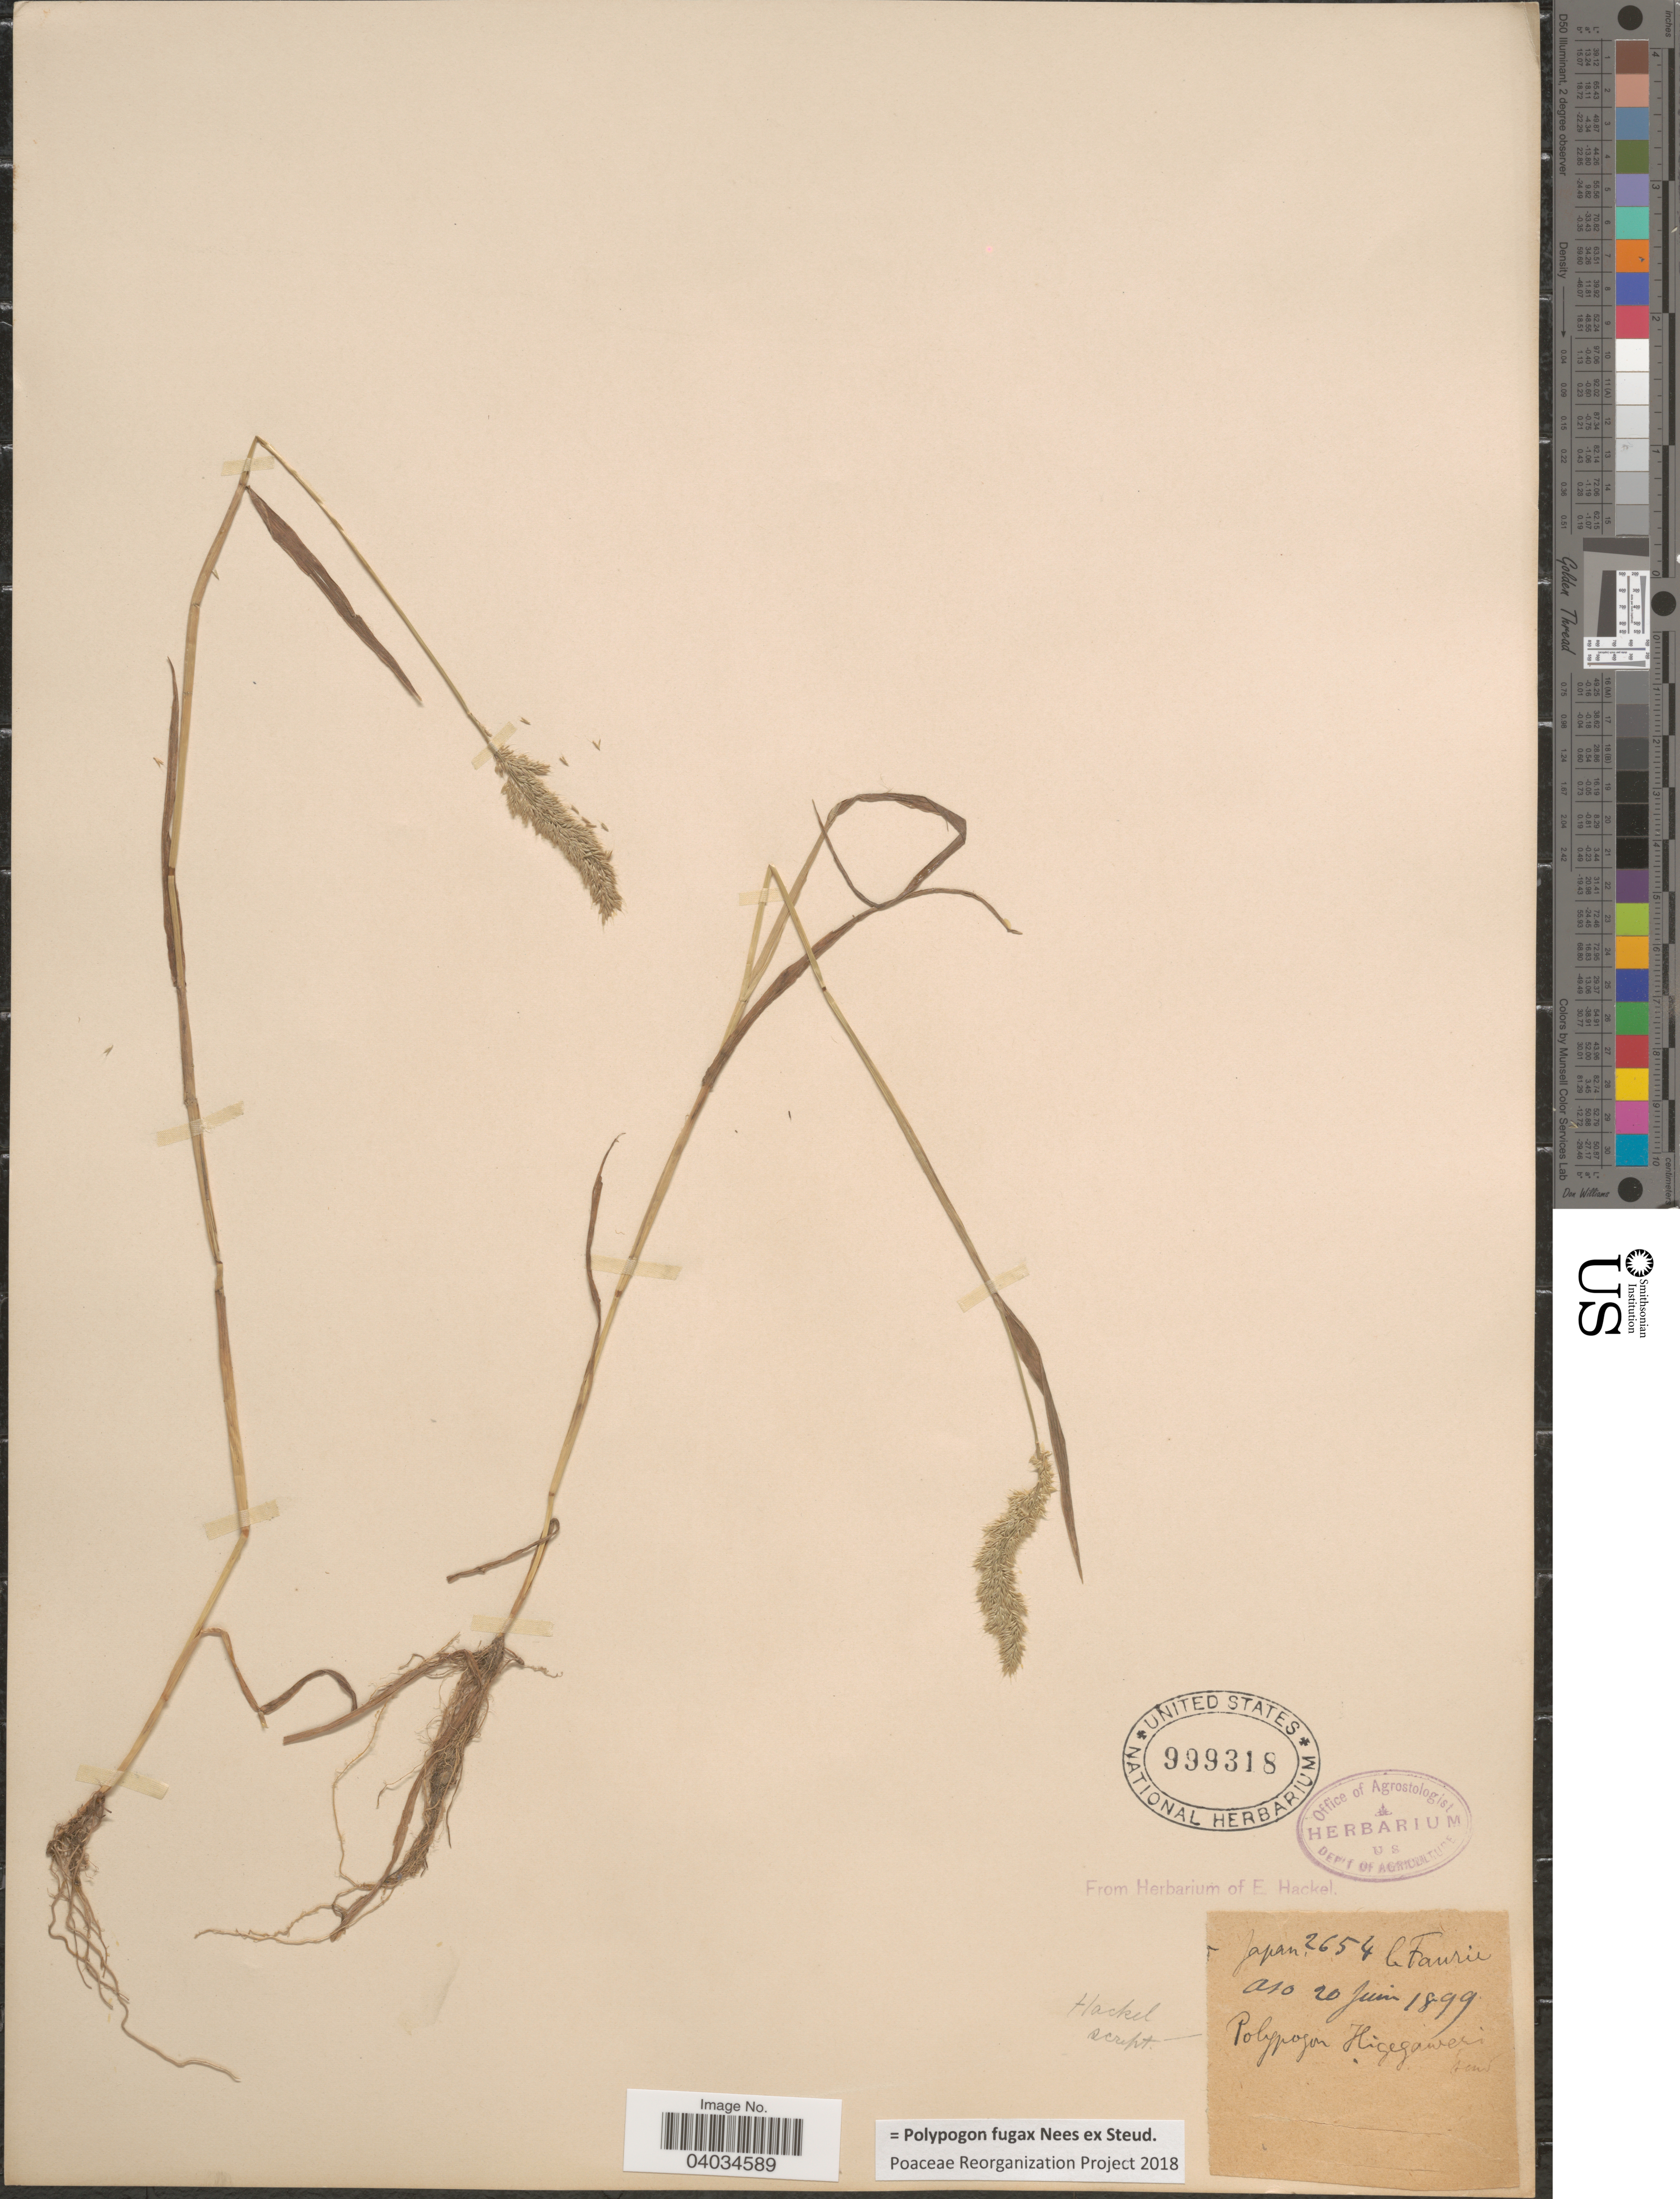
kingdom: Plantae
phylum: Tracheophyta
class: Liliopsida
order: Poales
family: Poaceae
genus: Polypogon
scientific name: Polypogon fugax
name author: Nees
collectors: -. Faurie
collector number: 2654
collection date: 1899-06-20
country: Japan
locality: Aso.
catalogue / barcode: US 999318